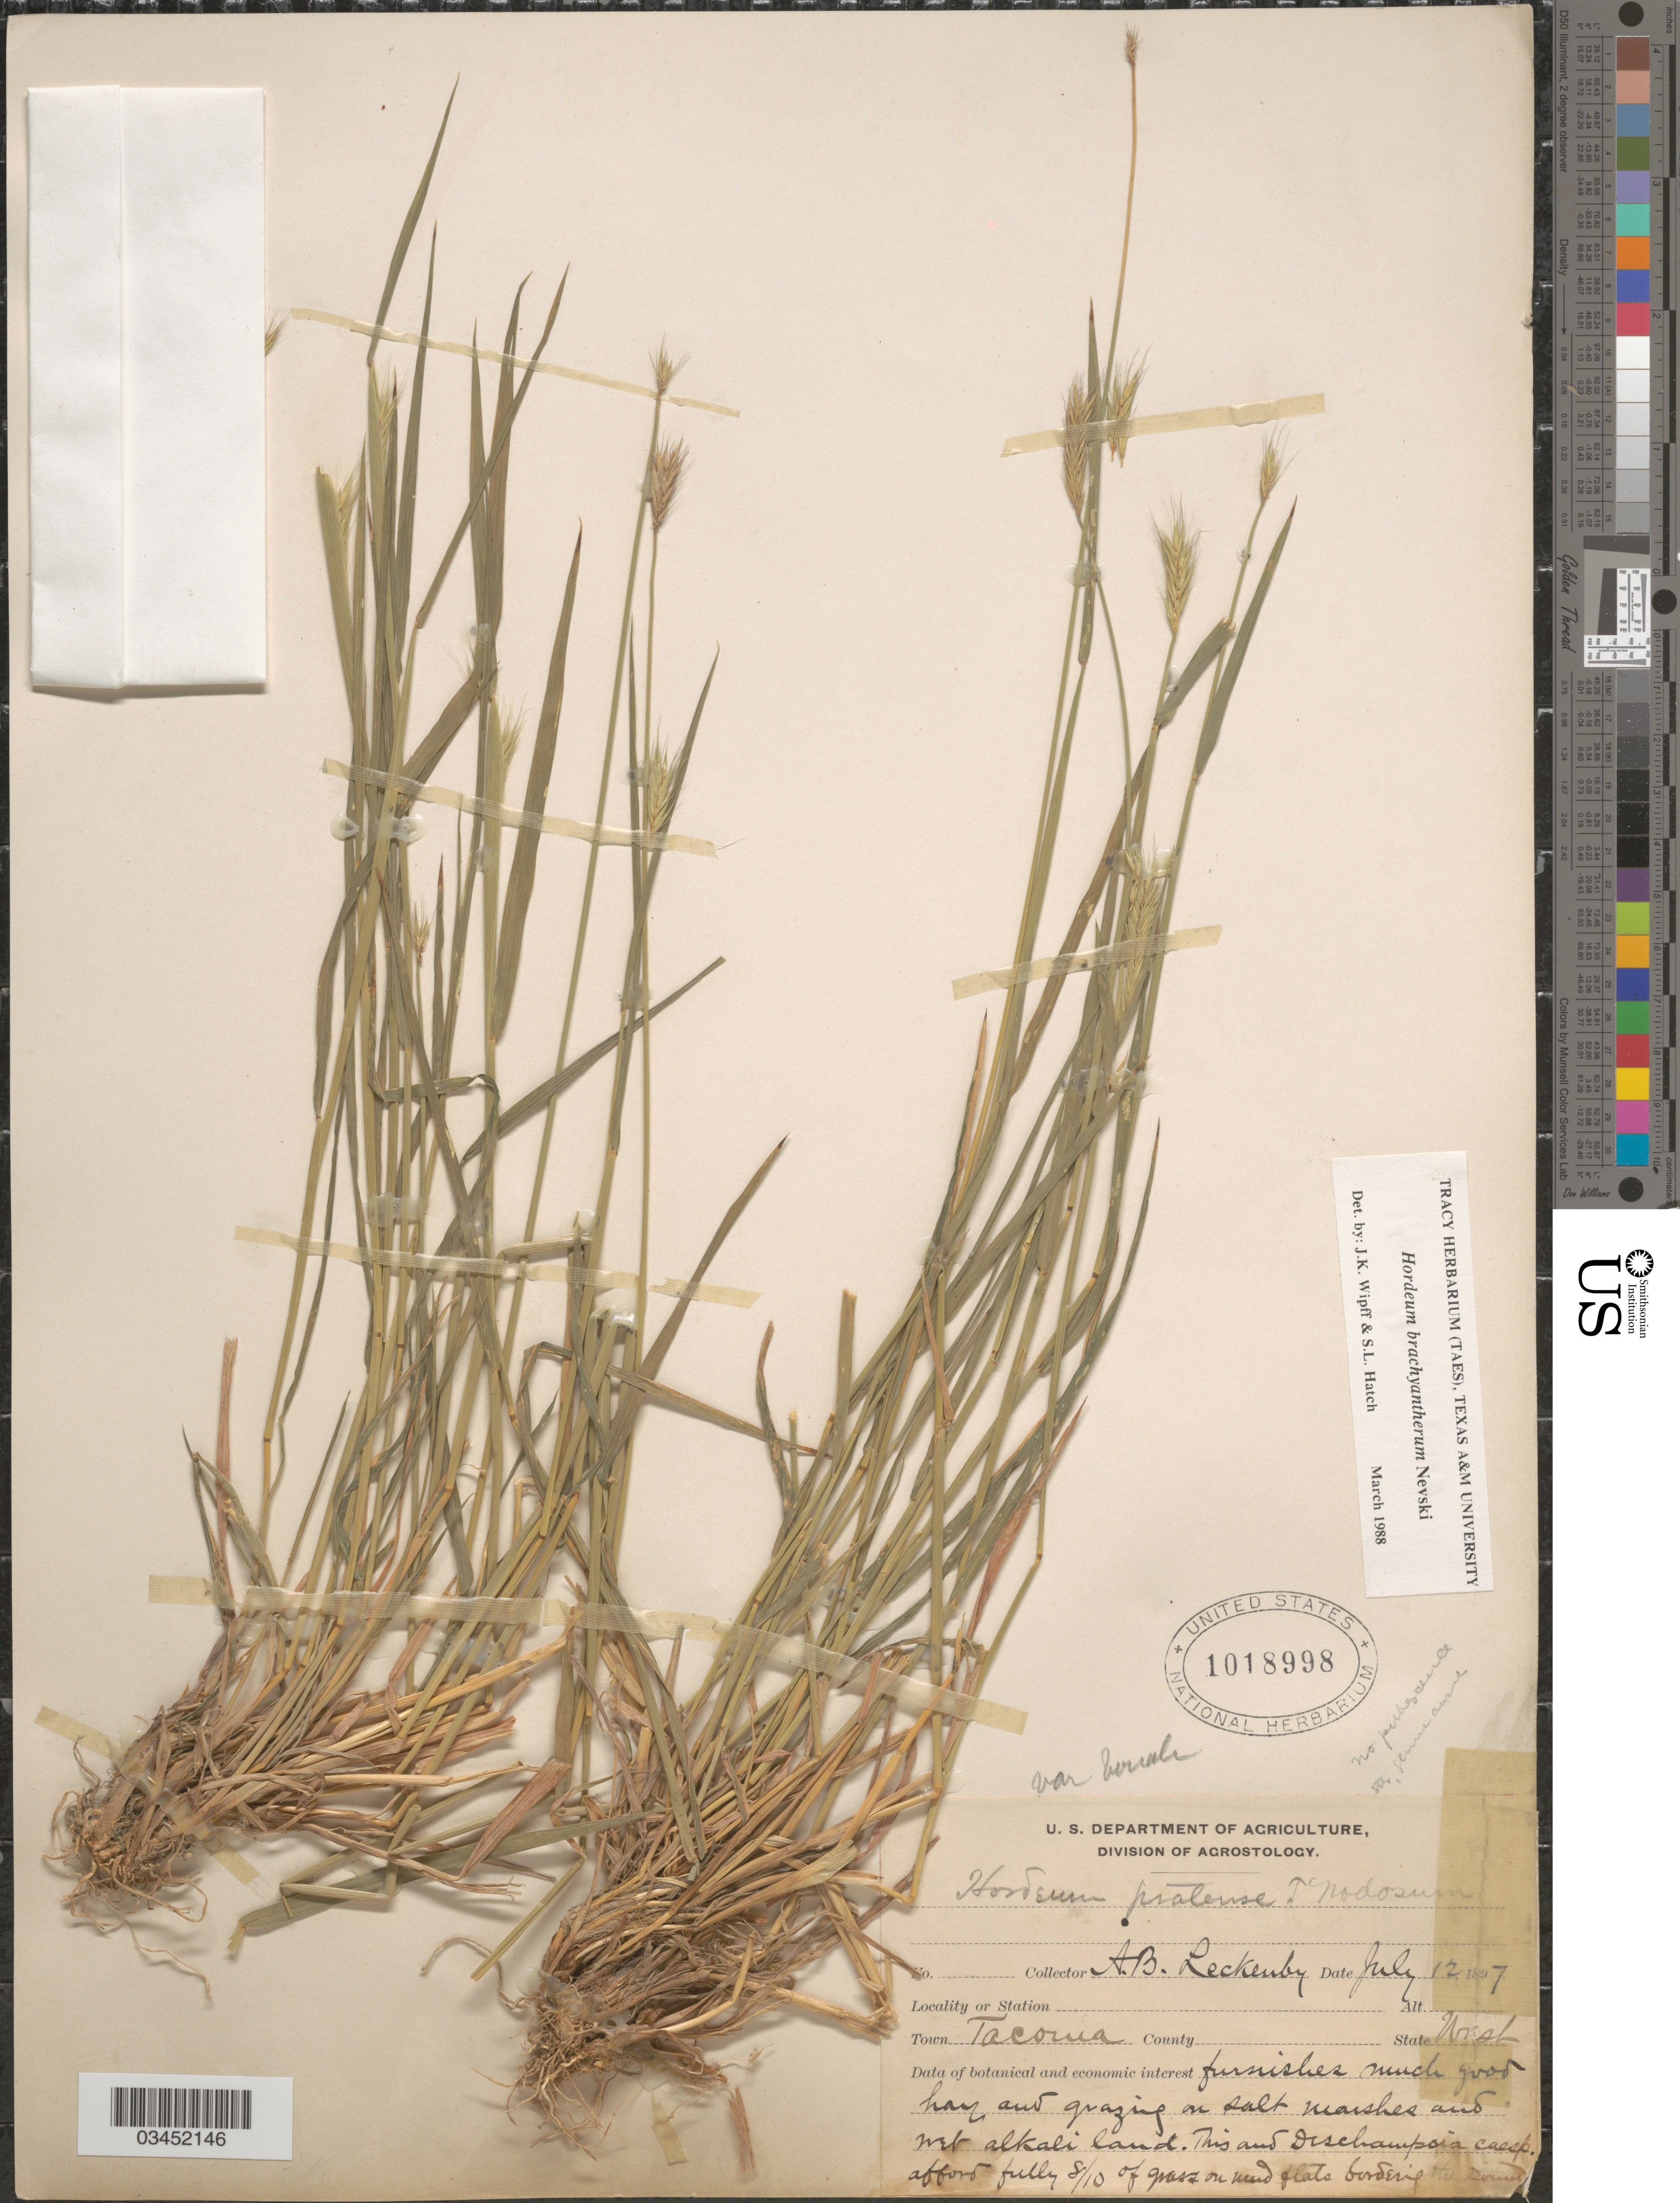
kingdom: Plantae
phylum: Tracheophyta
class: Liliopsida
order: Poales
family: Poaceae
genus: Hordeum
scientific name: Hordeum brachyantherum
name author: Nevski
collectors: A. Leckenby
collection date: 1897-07-12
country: United States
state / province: Washington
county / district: Pierce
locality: Town Tacoma.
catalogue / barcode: US 1018998